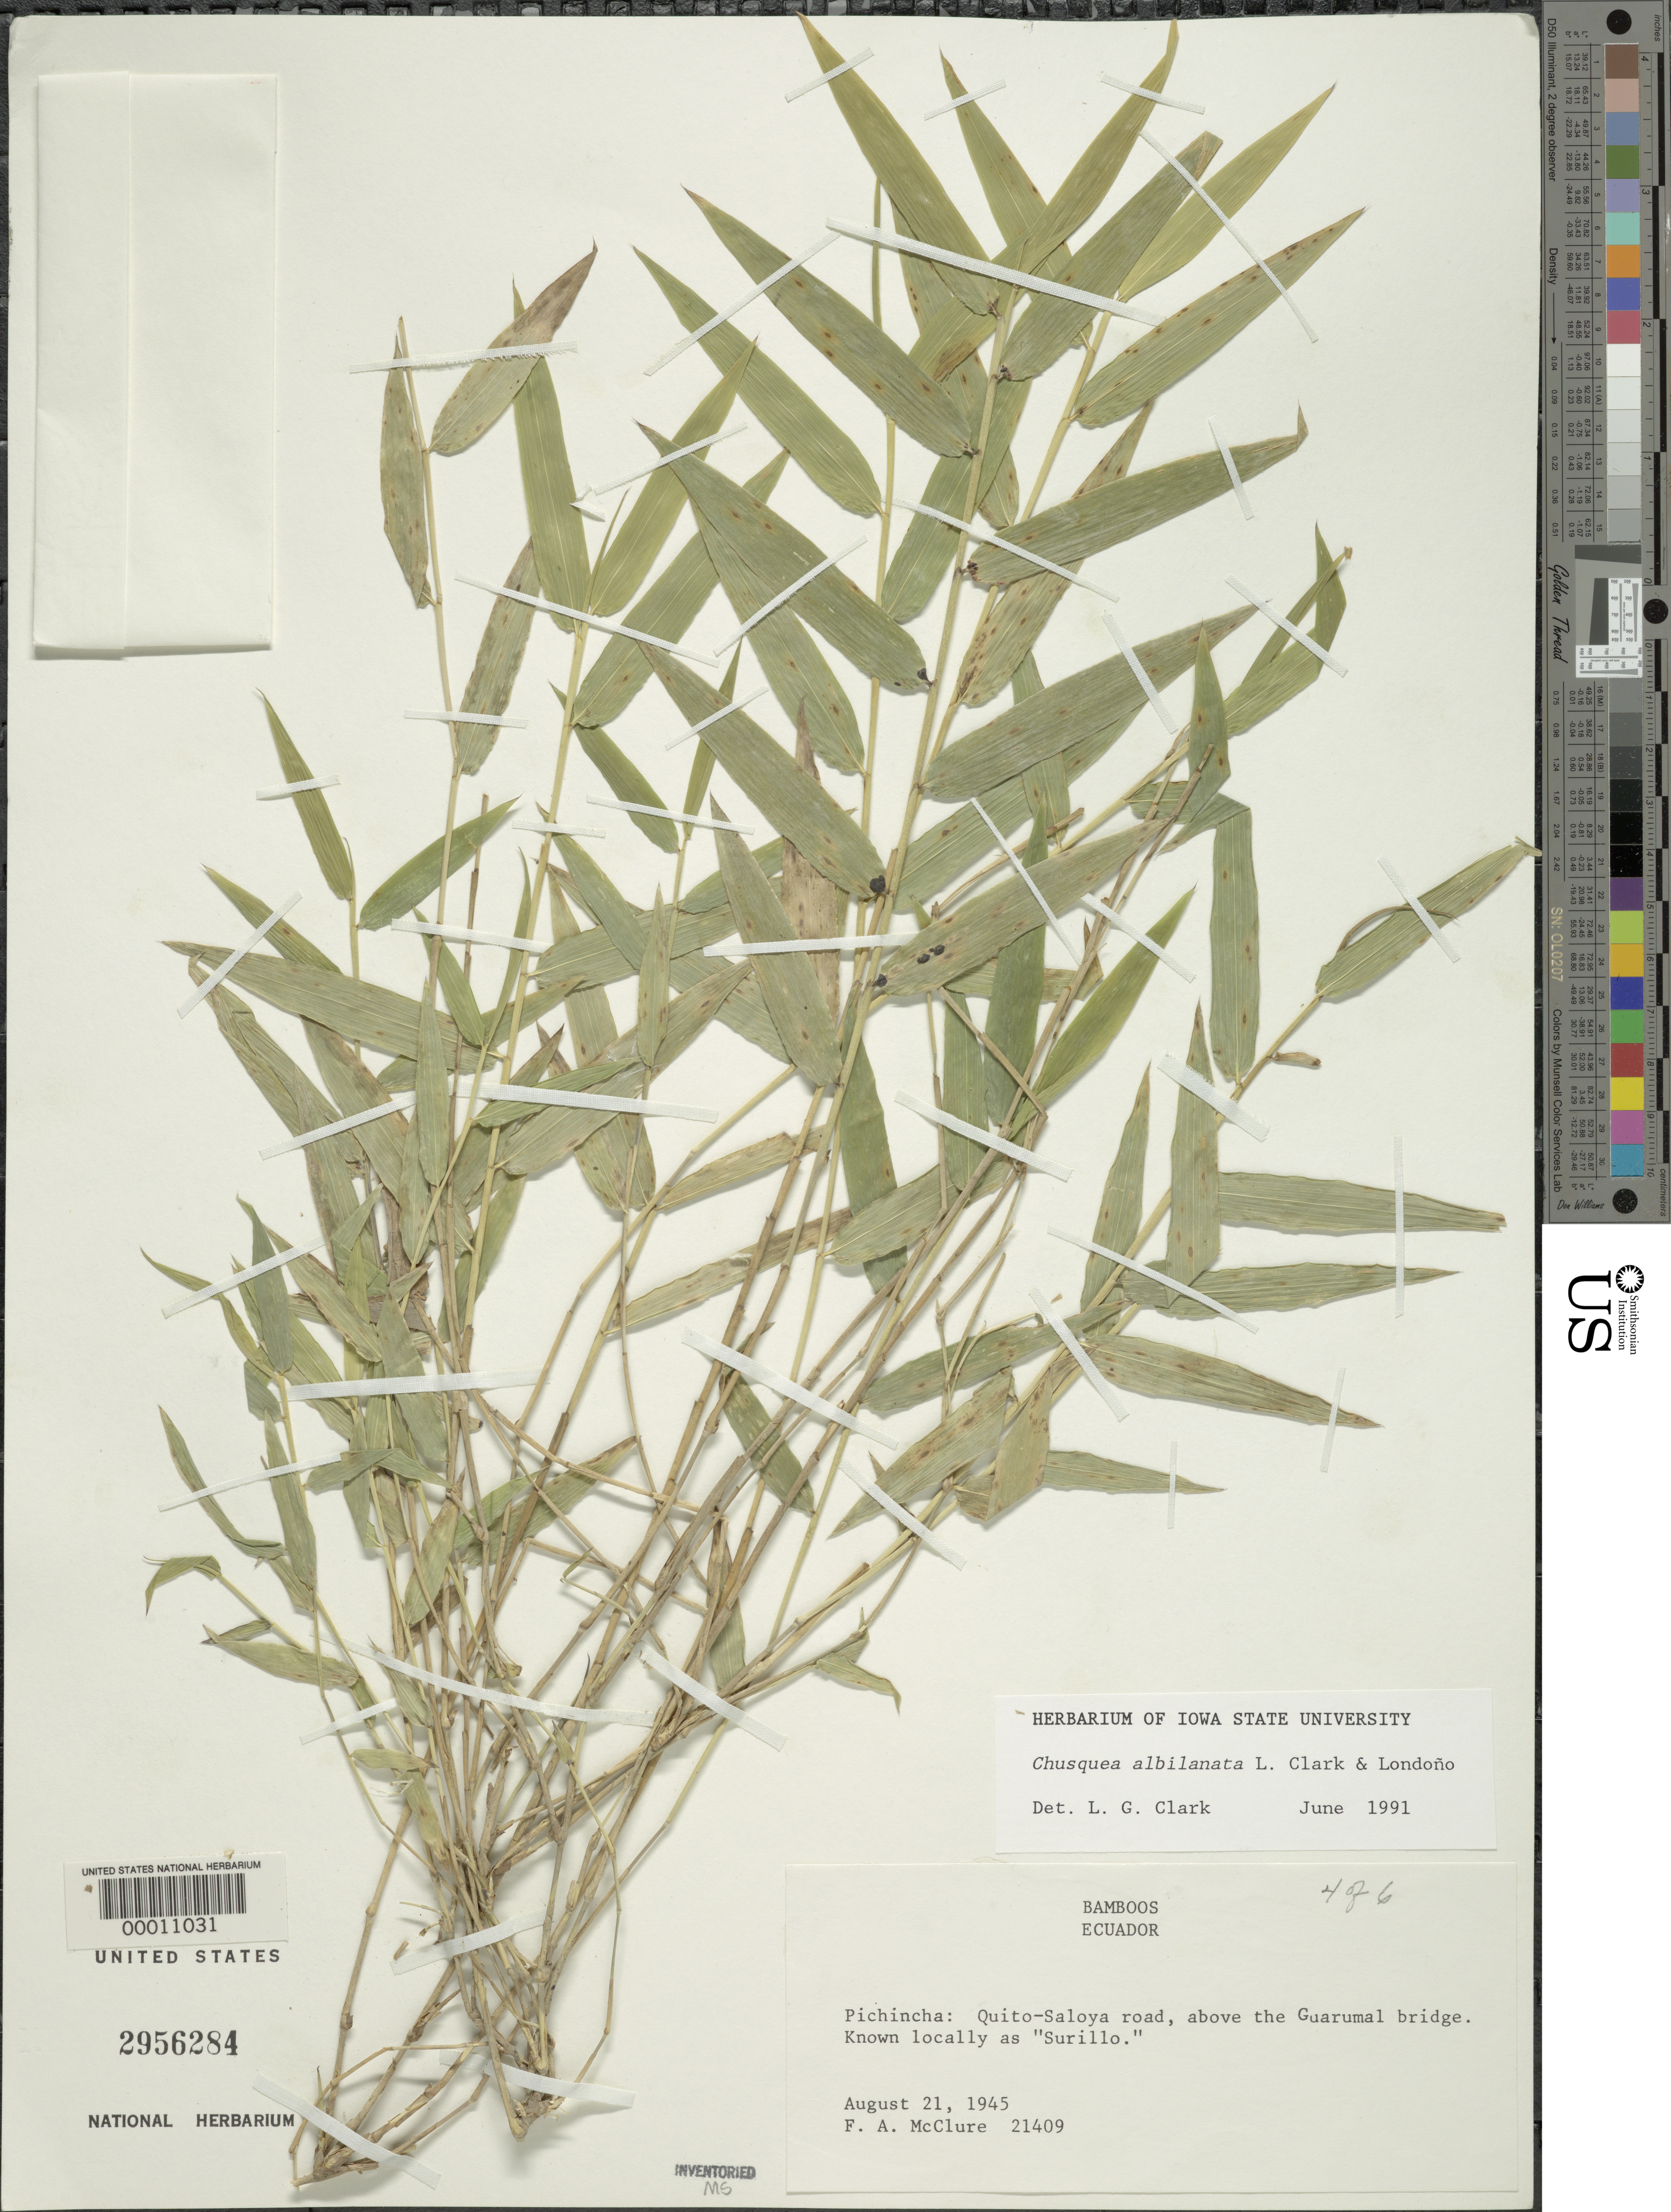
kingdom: Plantae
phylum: Tracheophyta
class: Liliopsida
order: Poales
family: Poaceae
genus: Chusquea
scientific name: Chusquea albilanata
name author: L.G. Clark & Londoño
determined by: Clark, Lynn G., (ISC), Iowa State University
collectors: F. A. McClure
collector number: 21409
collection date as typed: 21 Aug 1945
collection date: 1945-08-21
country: Ecuador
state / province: Pichincha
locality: Quito, saloya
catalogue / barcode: US 2956284